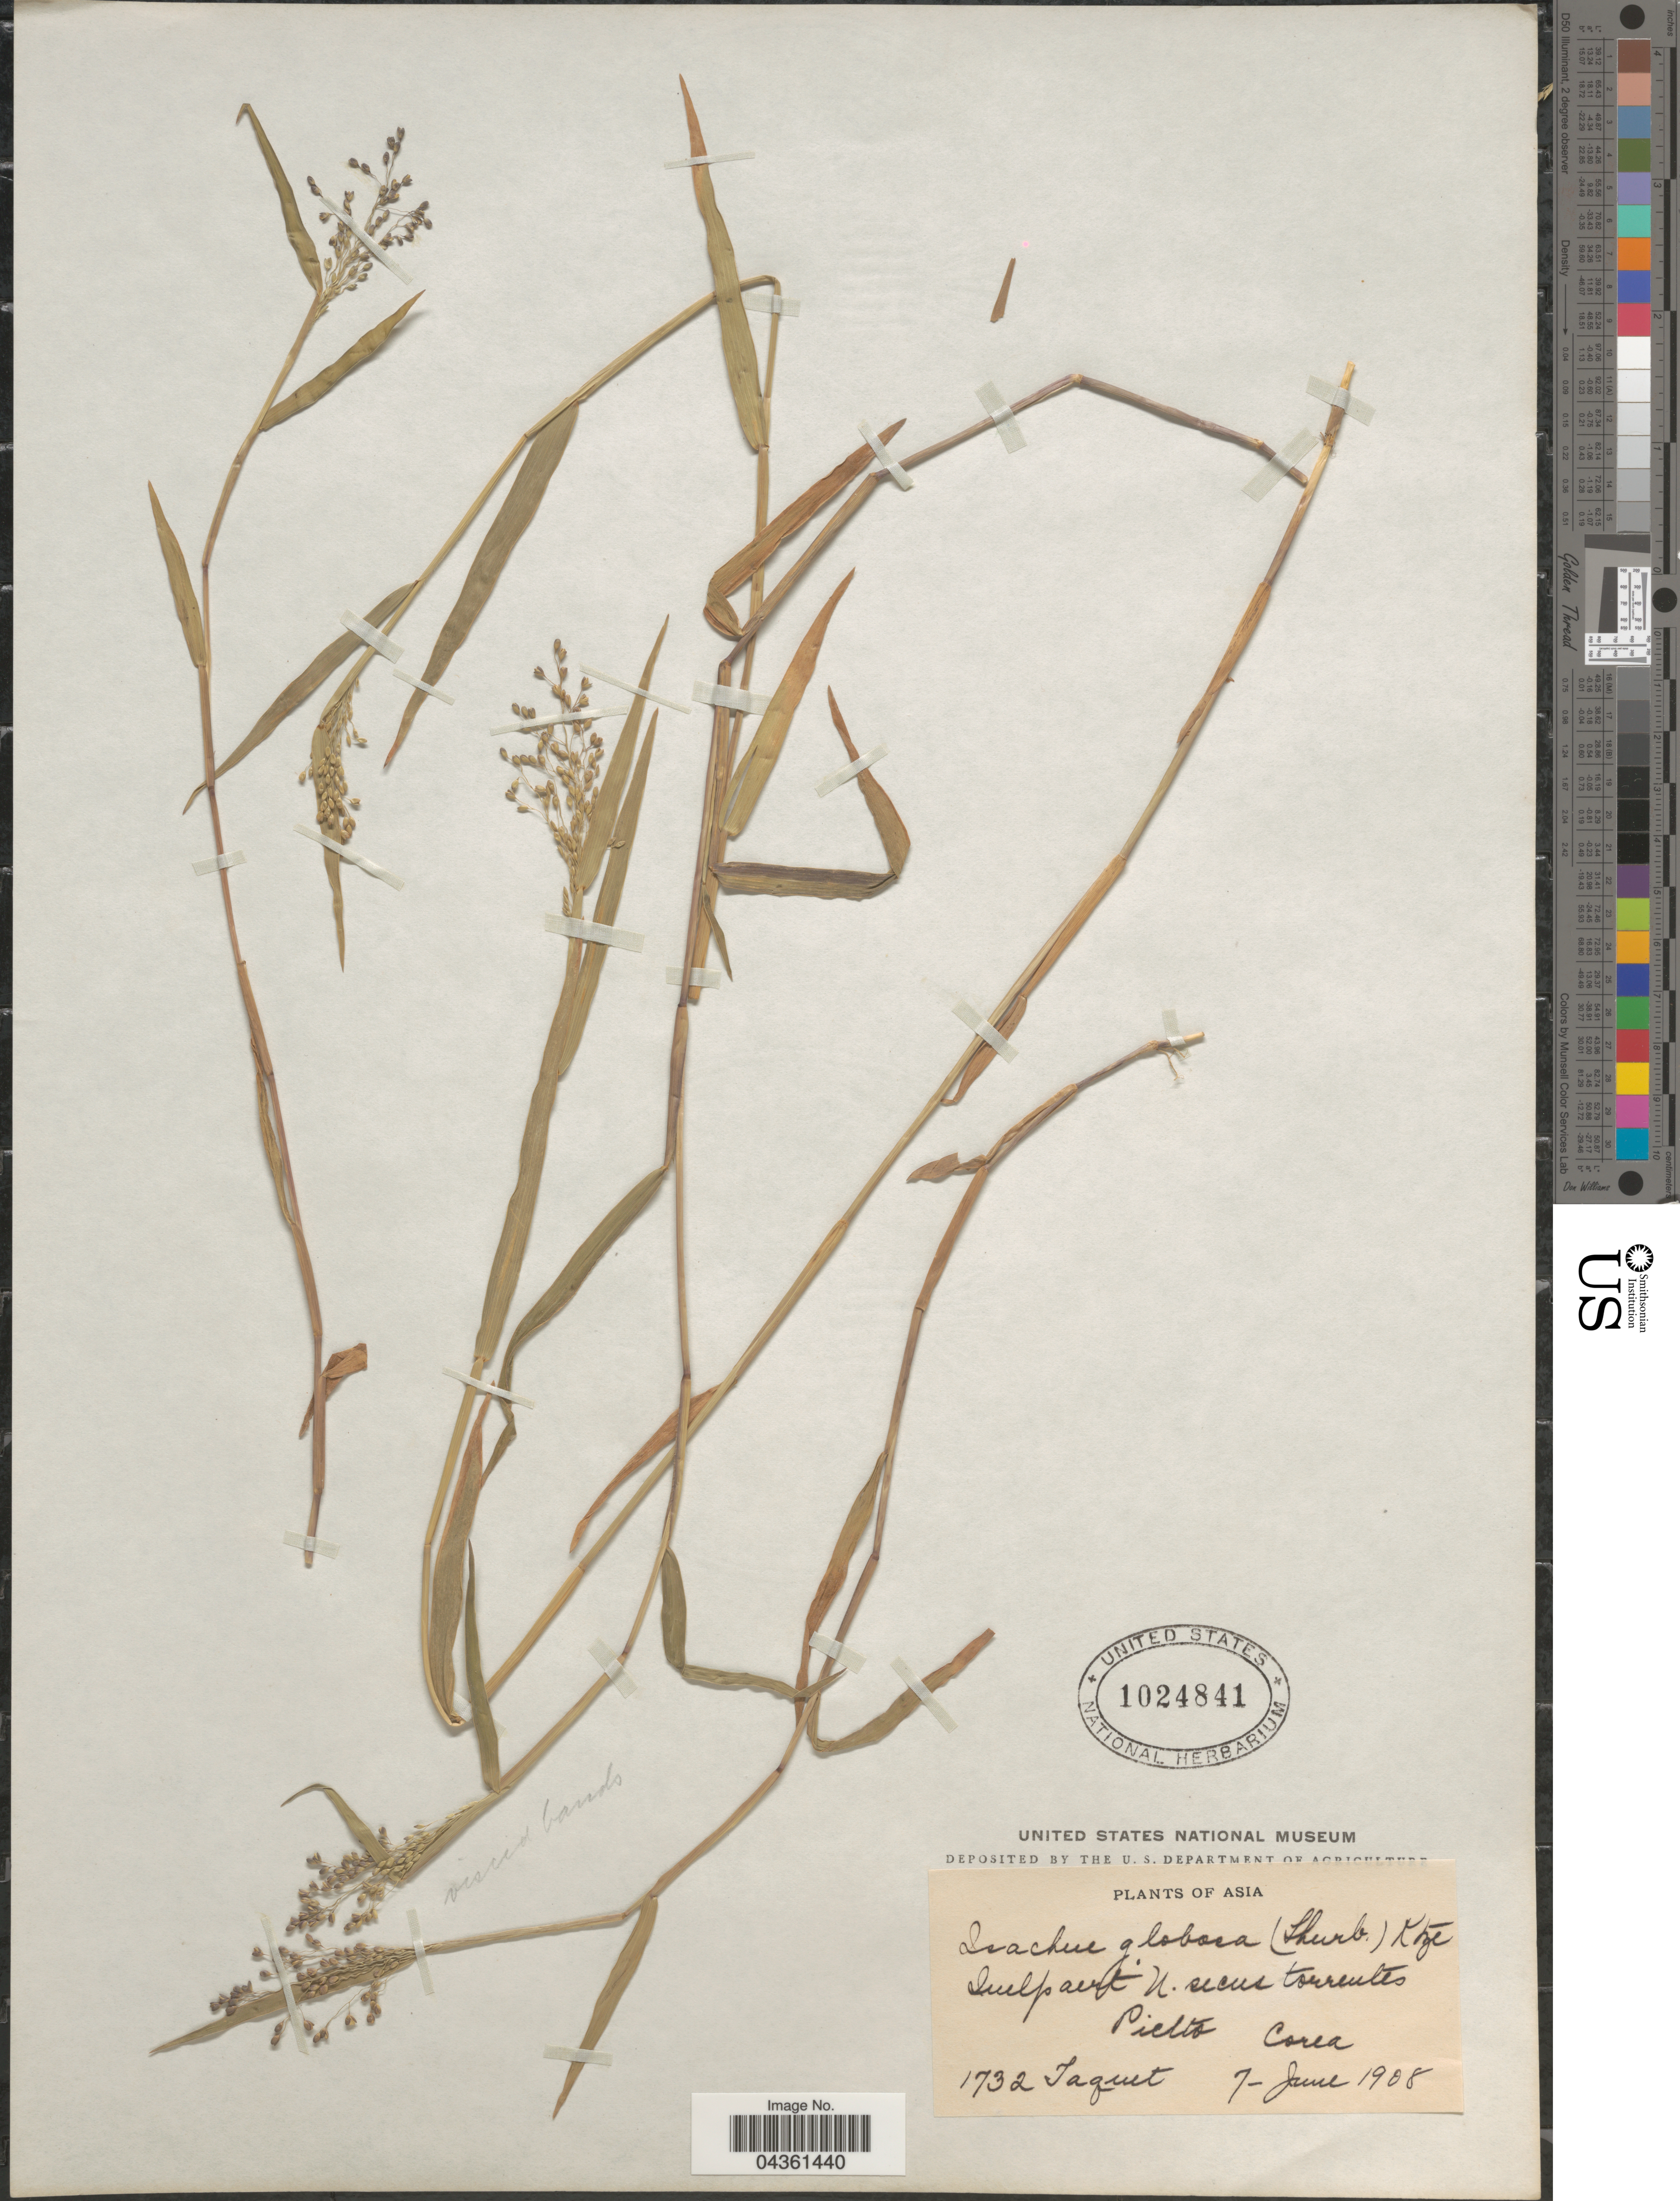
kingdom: Plantae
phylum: Tracheophyta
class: Liliopsida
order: Poales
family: Poaceae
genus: Isachne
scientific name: Isachne globosa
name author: (Thunb.) Kuntze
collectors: -. Jaquet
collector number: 1732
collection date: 1908-06-07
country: South Korea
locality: Quelpaert N. secus torrentes. Pielto. Corea.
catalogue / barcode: US 1024841